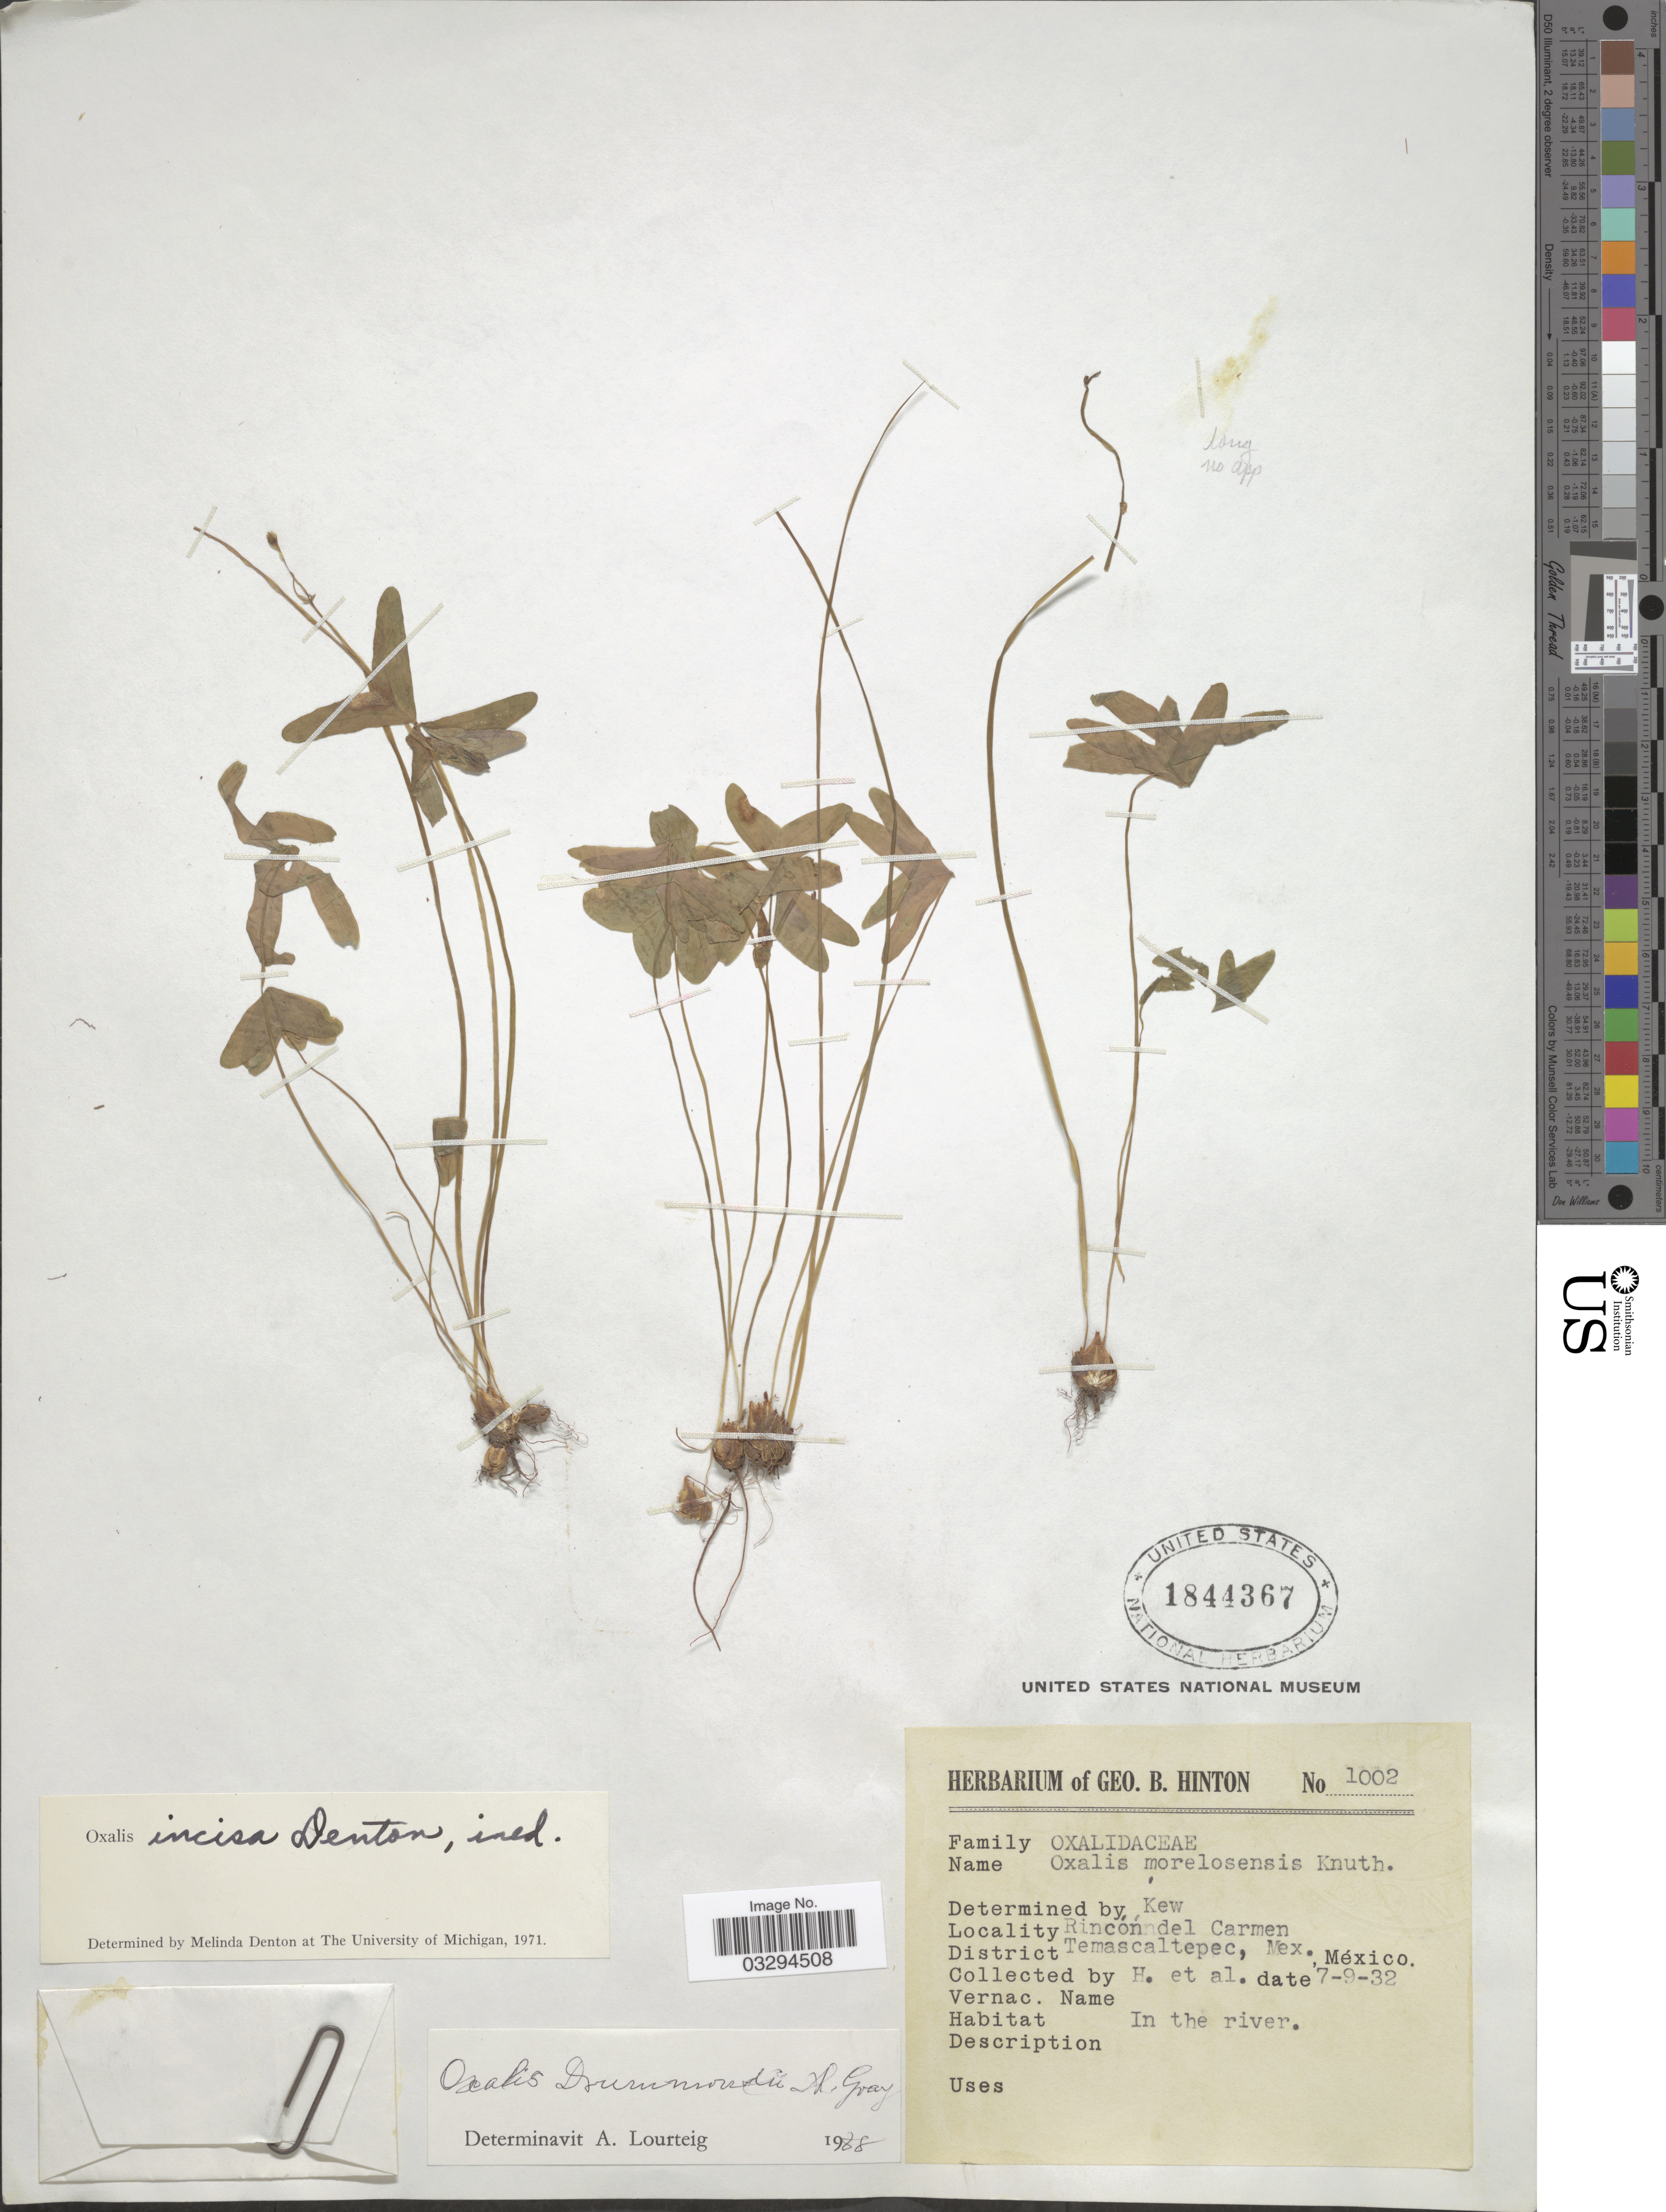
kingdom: Plantae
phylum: Tracheophyta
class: Magnoliopsida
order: Oxalidales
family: Oxalidaceae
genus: Oxalis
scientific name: Oxalis drummondii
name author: A. Gray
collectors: G. B. Hinton & et al.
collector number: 1002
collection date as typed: Transcribed d/m/y: 7/9/32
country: Mexico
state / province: México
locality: Rincón del Carmen, District Temascaltepec.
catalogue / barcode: US 1844367